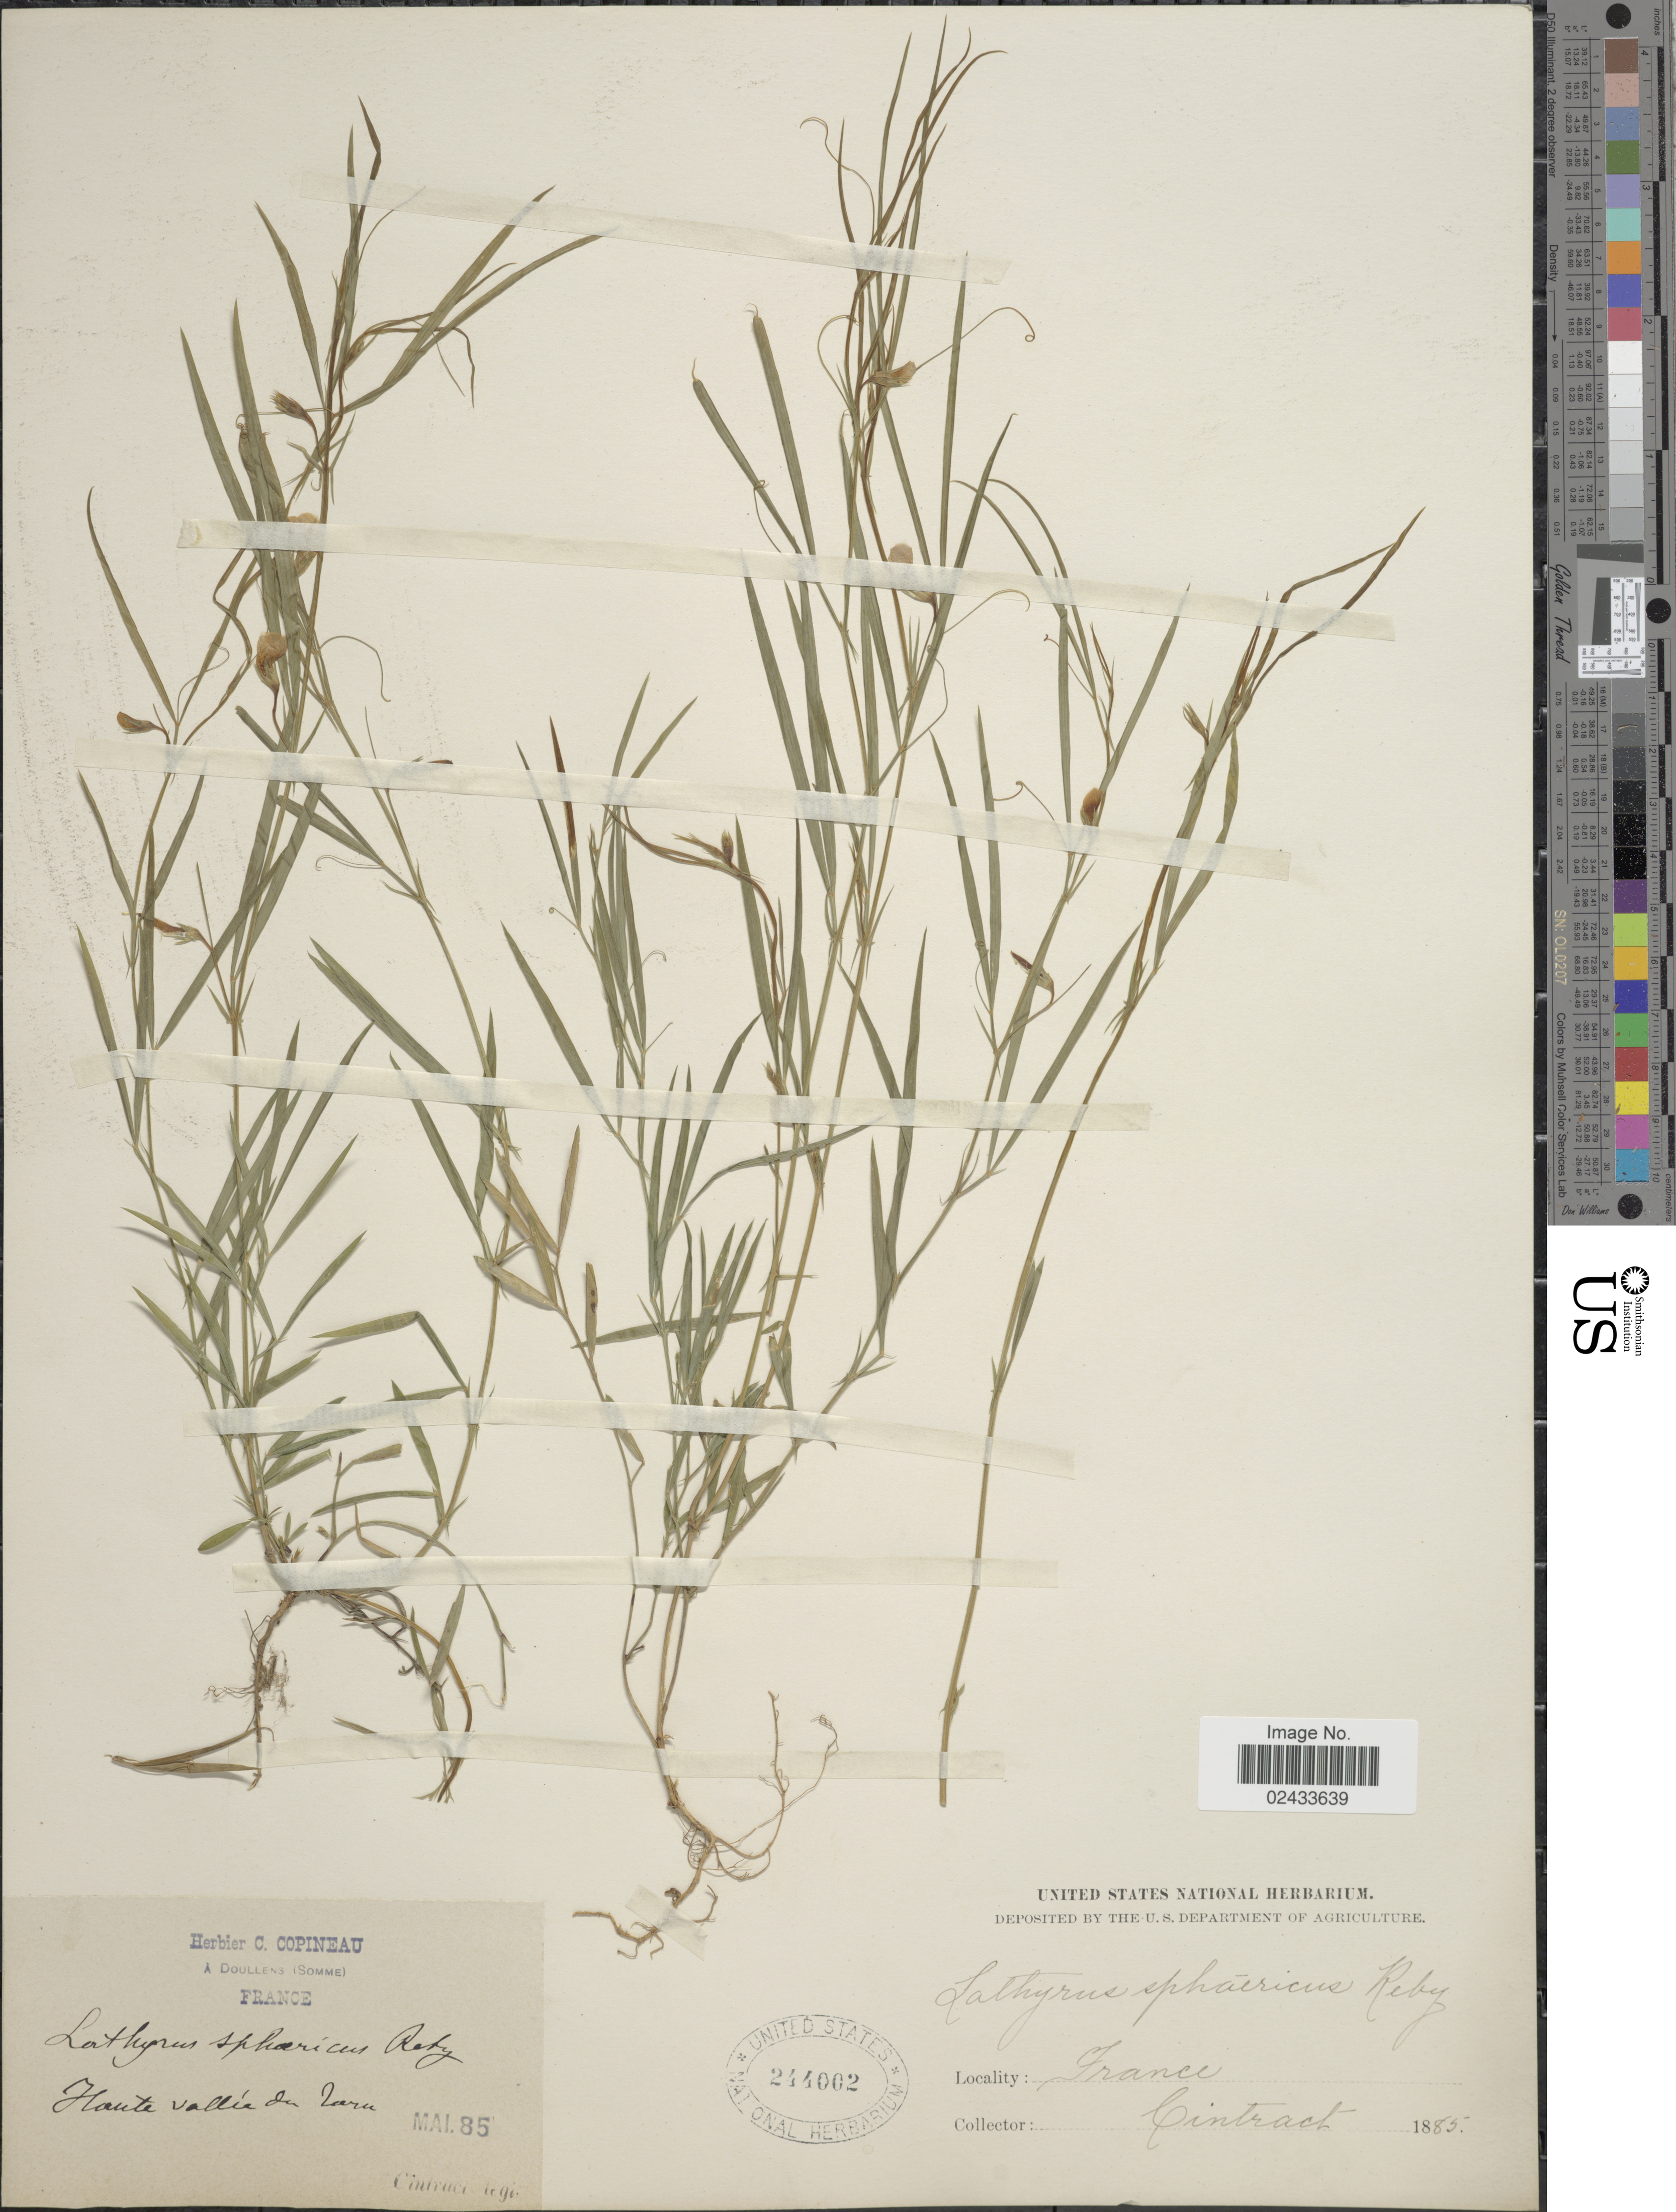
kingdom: Plantae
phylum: Tracheophyta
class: Magnoliopsida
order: Fabales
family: Fabaceae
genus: Lathyrus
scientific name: Lathyrus sphaericus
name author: Retz.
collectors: Cintract, --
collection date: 1885-05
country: France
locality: Haute vallee du [illegible text]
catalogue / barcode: US 244002